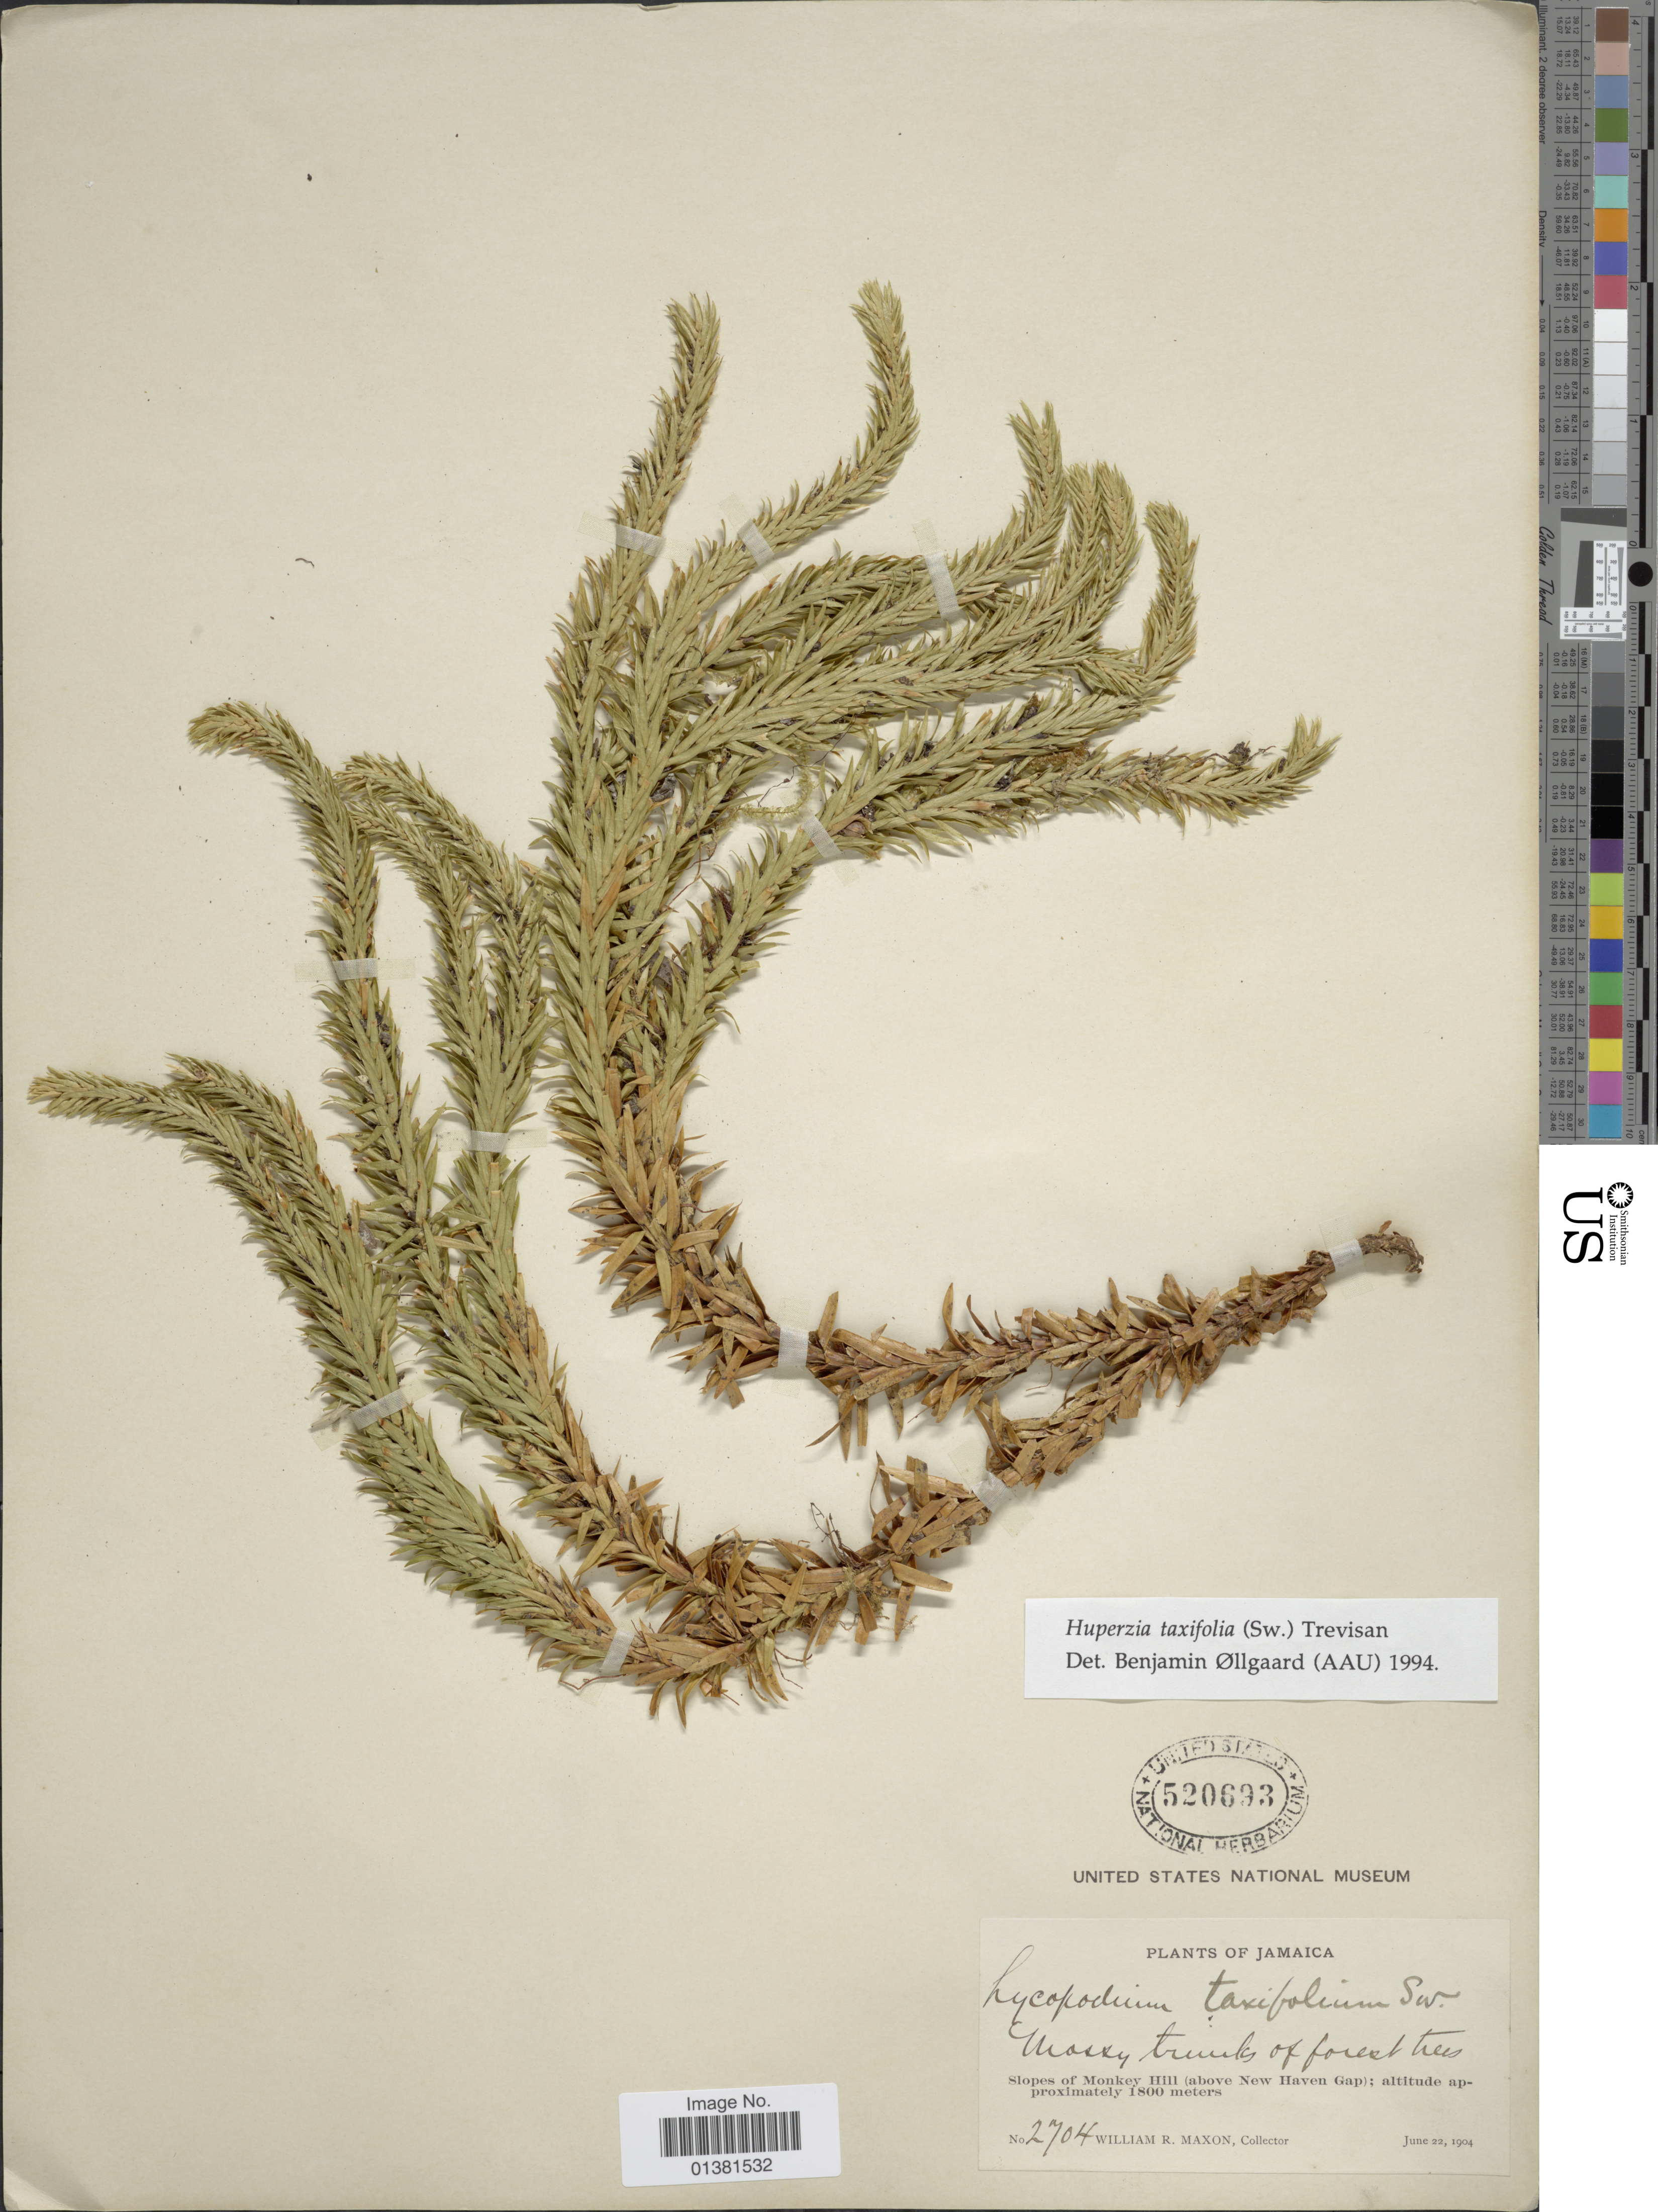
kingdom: Plantae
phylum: Tracheophyta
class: Lycopodiopsida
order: Lycopodiales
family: Lycopodiaceae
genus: Phlegmariurus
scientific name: Phlegmariurus taxifolius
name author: (Sw.) Á. Löve & D. Löve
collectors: W. R. Maxon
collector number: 2704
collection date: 1904-06-22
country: Jamaica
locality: Slopes of Monkey Hill (above New Haven Gap)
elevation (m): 1800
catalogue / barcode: US 520693